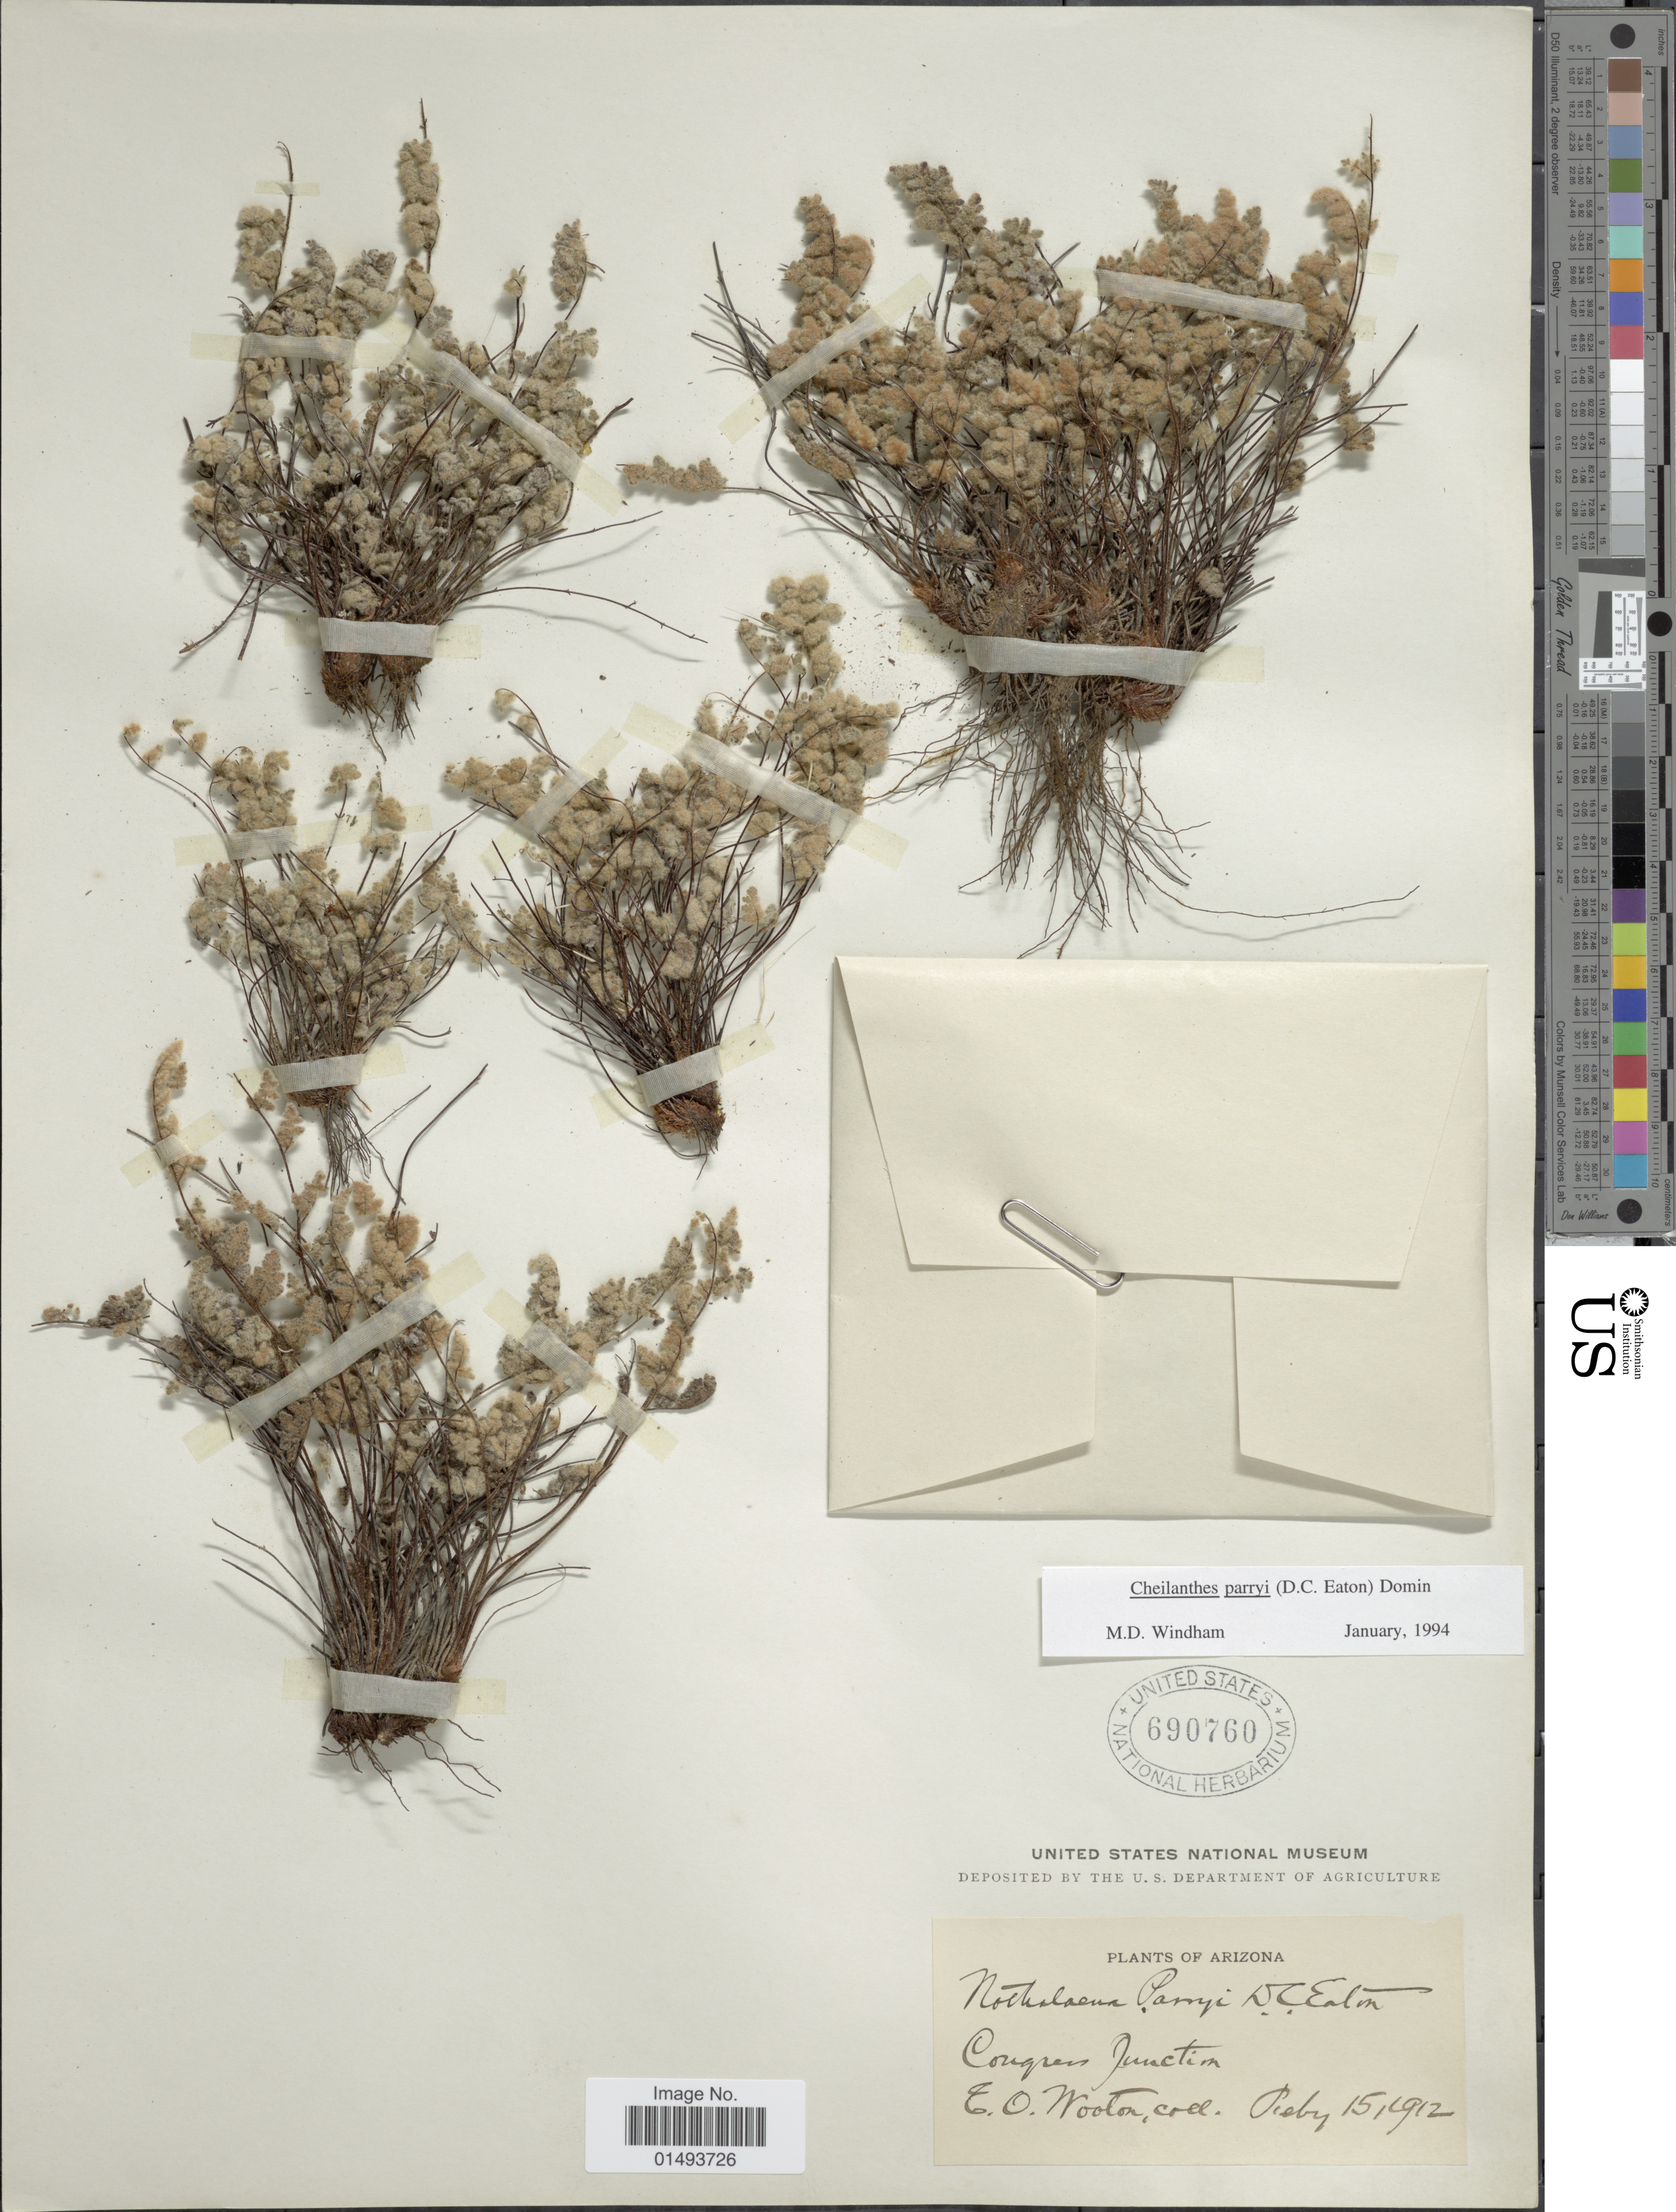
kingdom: Plantae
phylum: Tracheophyta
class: Polypodiopsida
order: Polypodiales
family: Pteridaceae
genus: Myriopteris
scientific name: Myriopteris parryi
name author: (D.C. Eaton) Grusz & Windham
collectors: E. O. Wooton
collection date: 1912-02-15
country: United States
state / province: Arizona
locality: Plants of Arizona, Cougars Junction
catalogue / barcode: US 690760